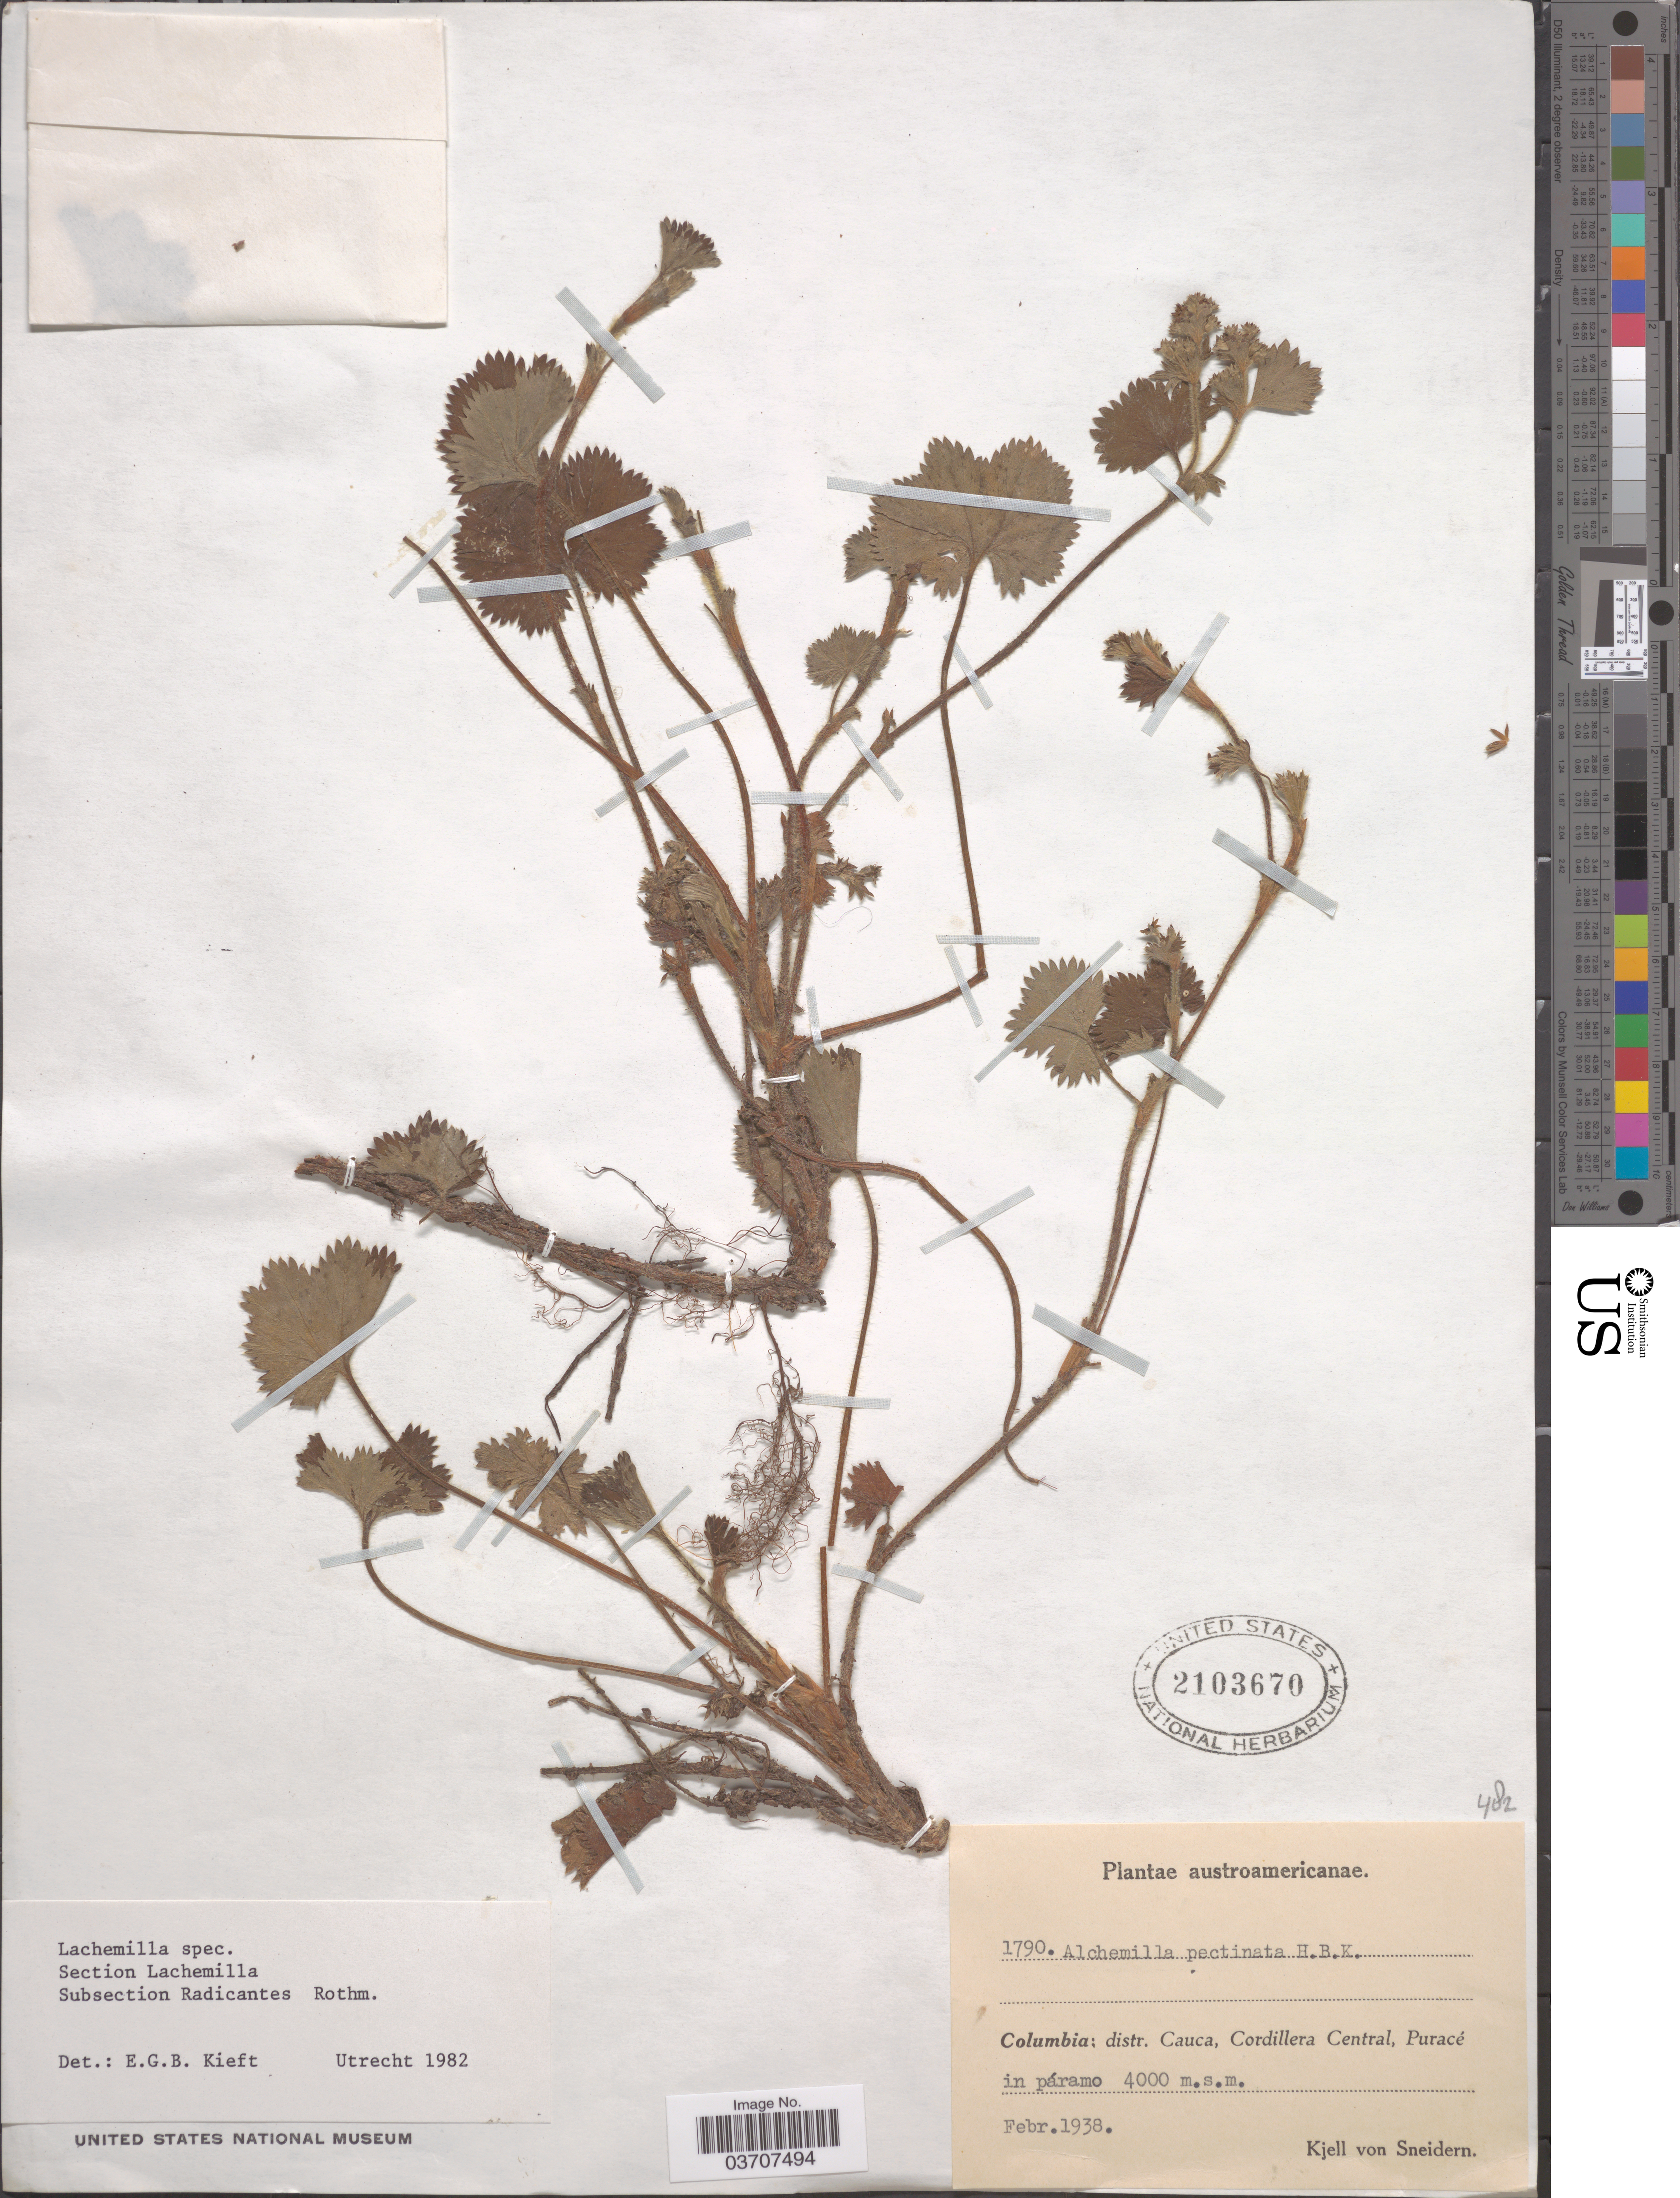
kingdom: Plantae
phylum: Tracheophyta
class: Magnoliopsida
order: Rosales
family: Rosaceae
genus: Lachemilla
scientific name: Lachemilla sp.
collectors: K. von Sneidern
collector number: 1790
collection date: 1938-02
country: Colombia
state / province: Cauca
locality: Distr. Cauca, Cordillera Central, Puracé in páramo.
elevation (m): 4000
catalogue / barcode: US 2103670